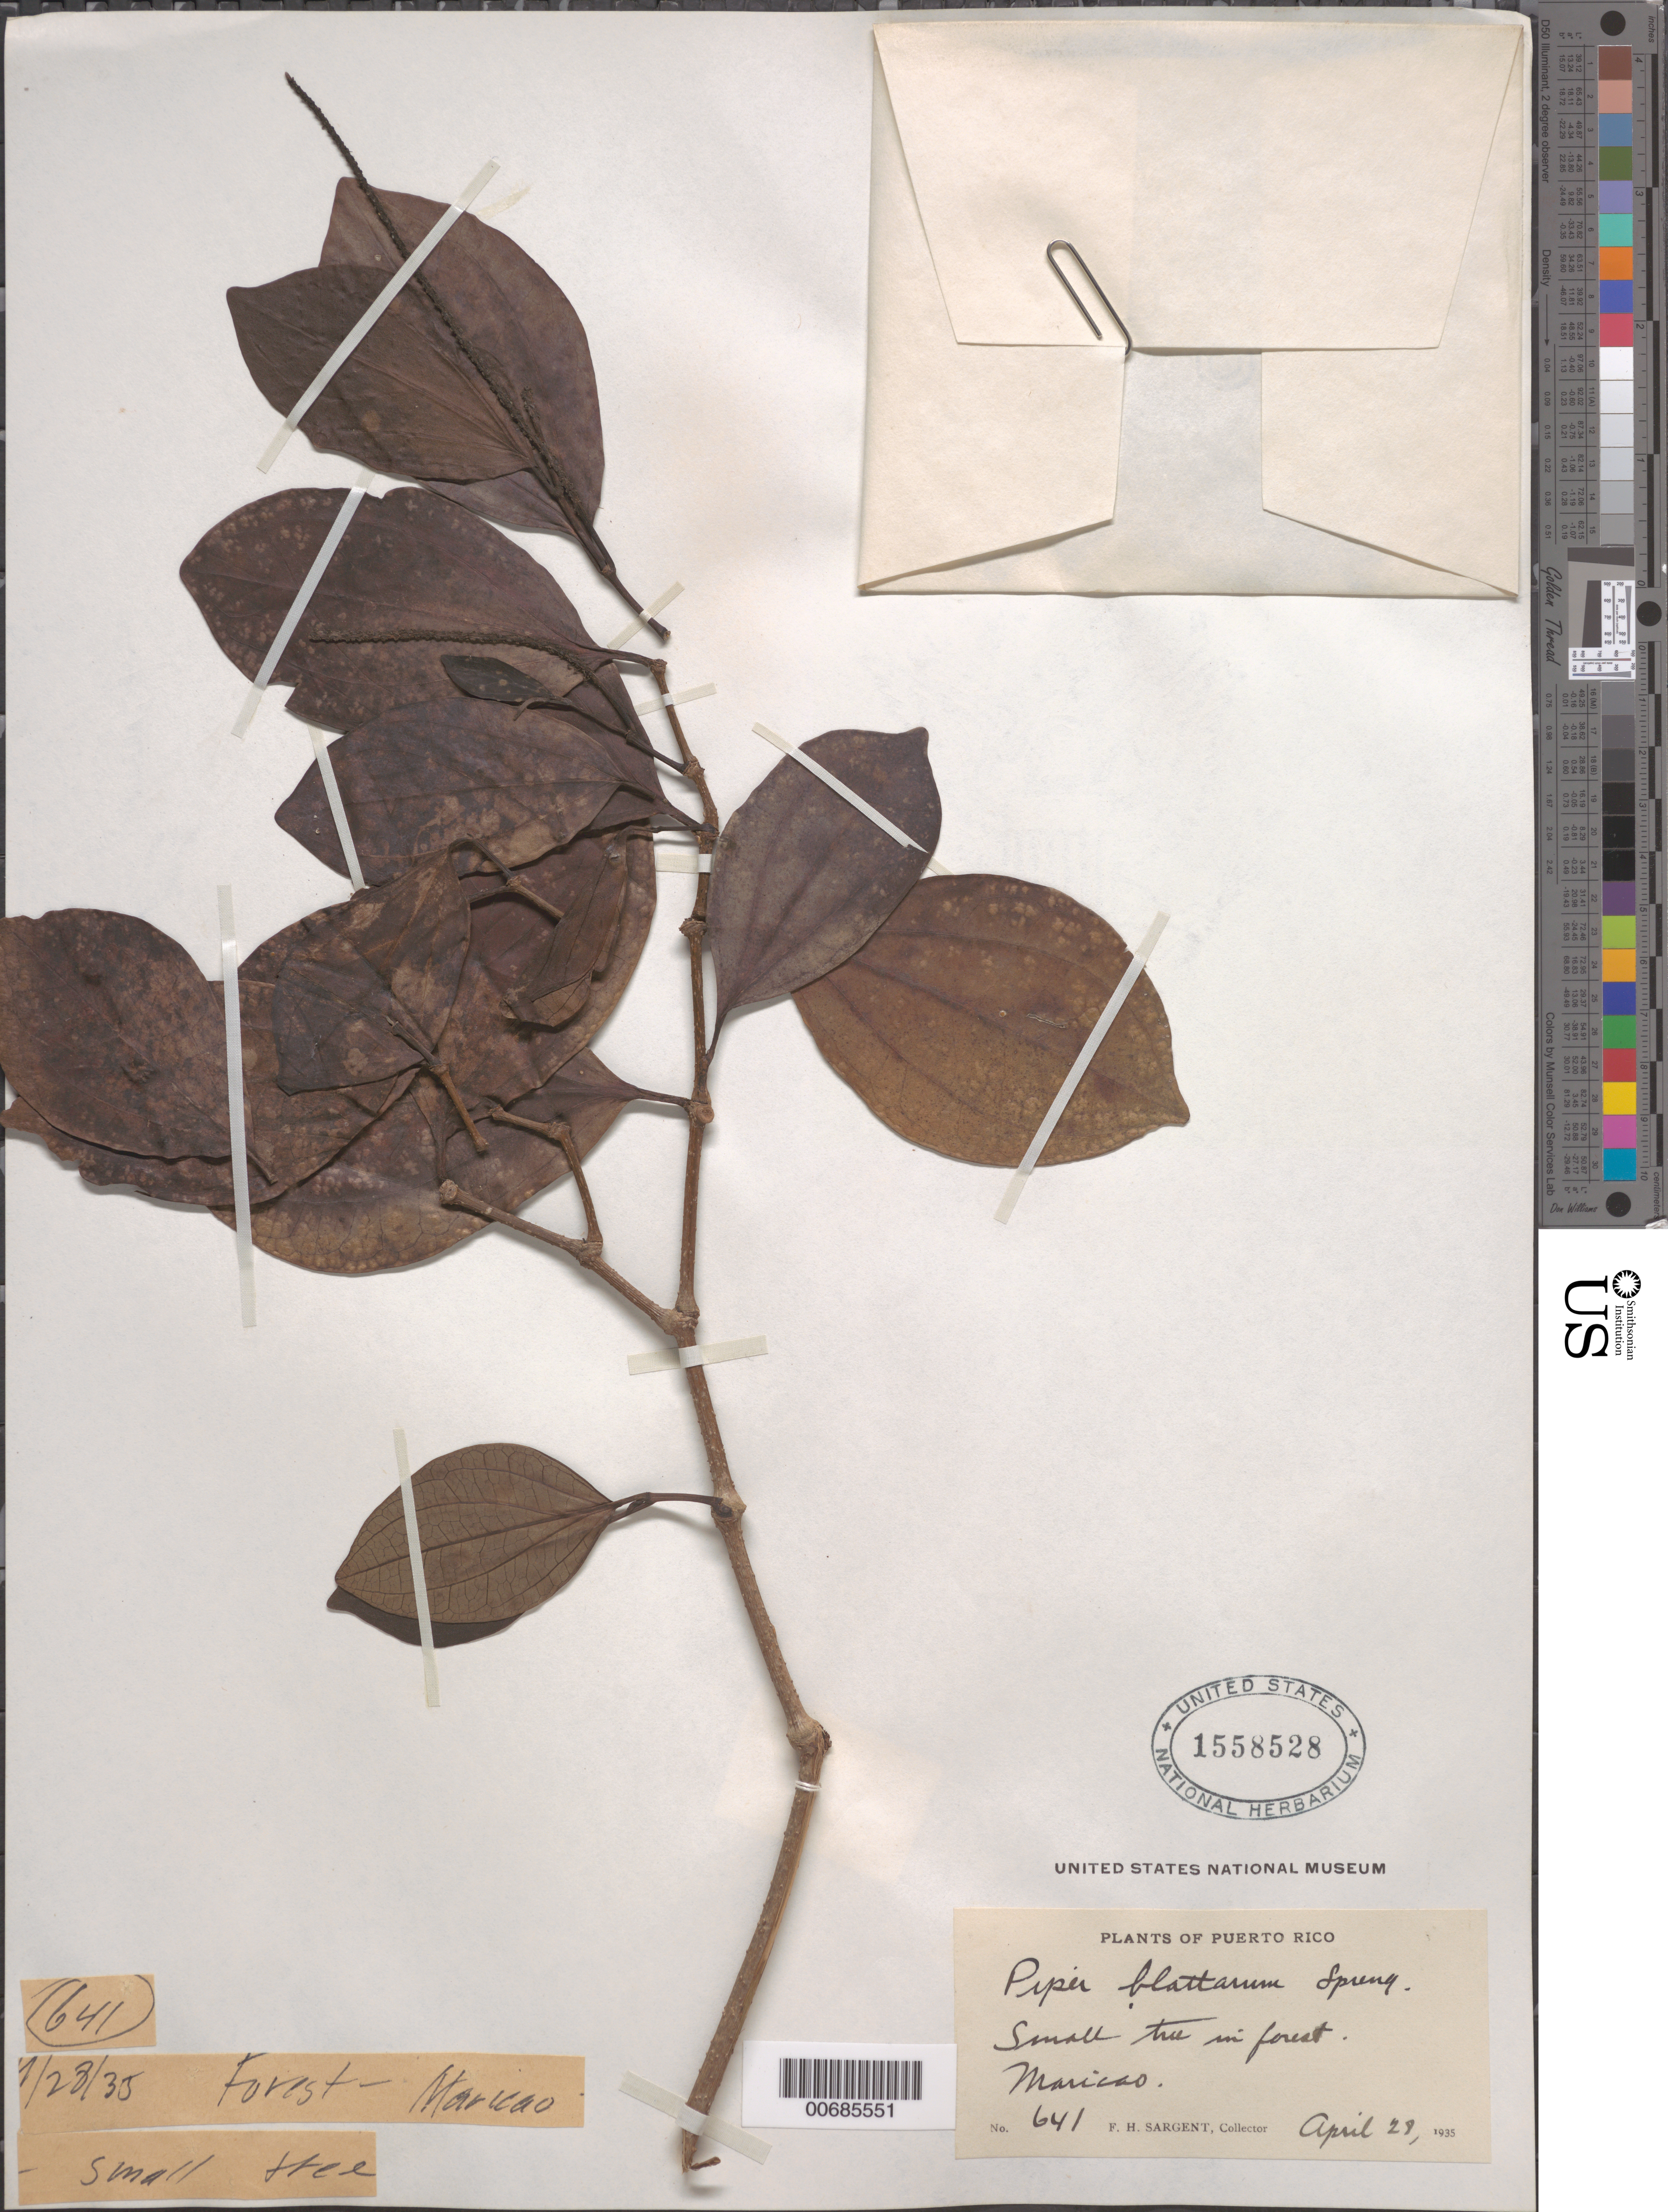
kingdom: Plantae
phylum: Tracheophyta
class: Magnoliopsida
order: Piperales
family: Piperaceae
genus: Piper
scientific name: Piper blattarum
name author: Spreng.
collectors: F. H. Sargent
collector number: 641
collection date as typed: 28 Apr 1935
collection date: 1935-04-28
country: Puerto Rico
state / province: Maricao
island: Greater Antilles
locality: Maricao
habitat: In forest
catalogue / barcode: US 1558528